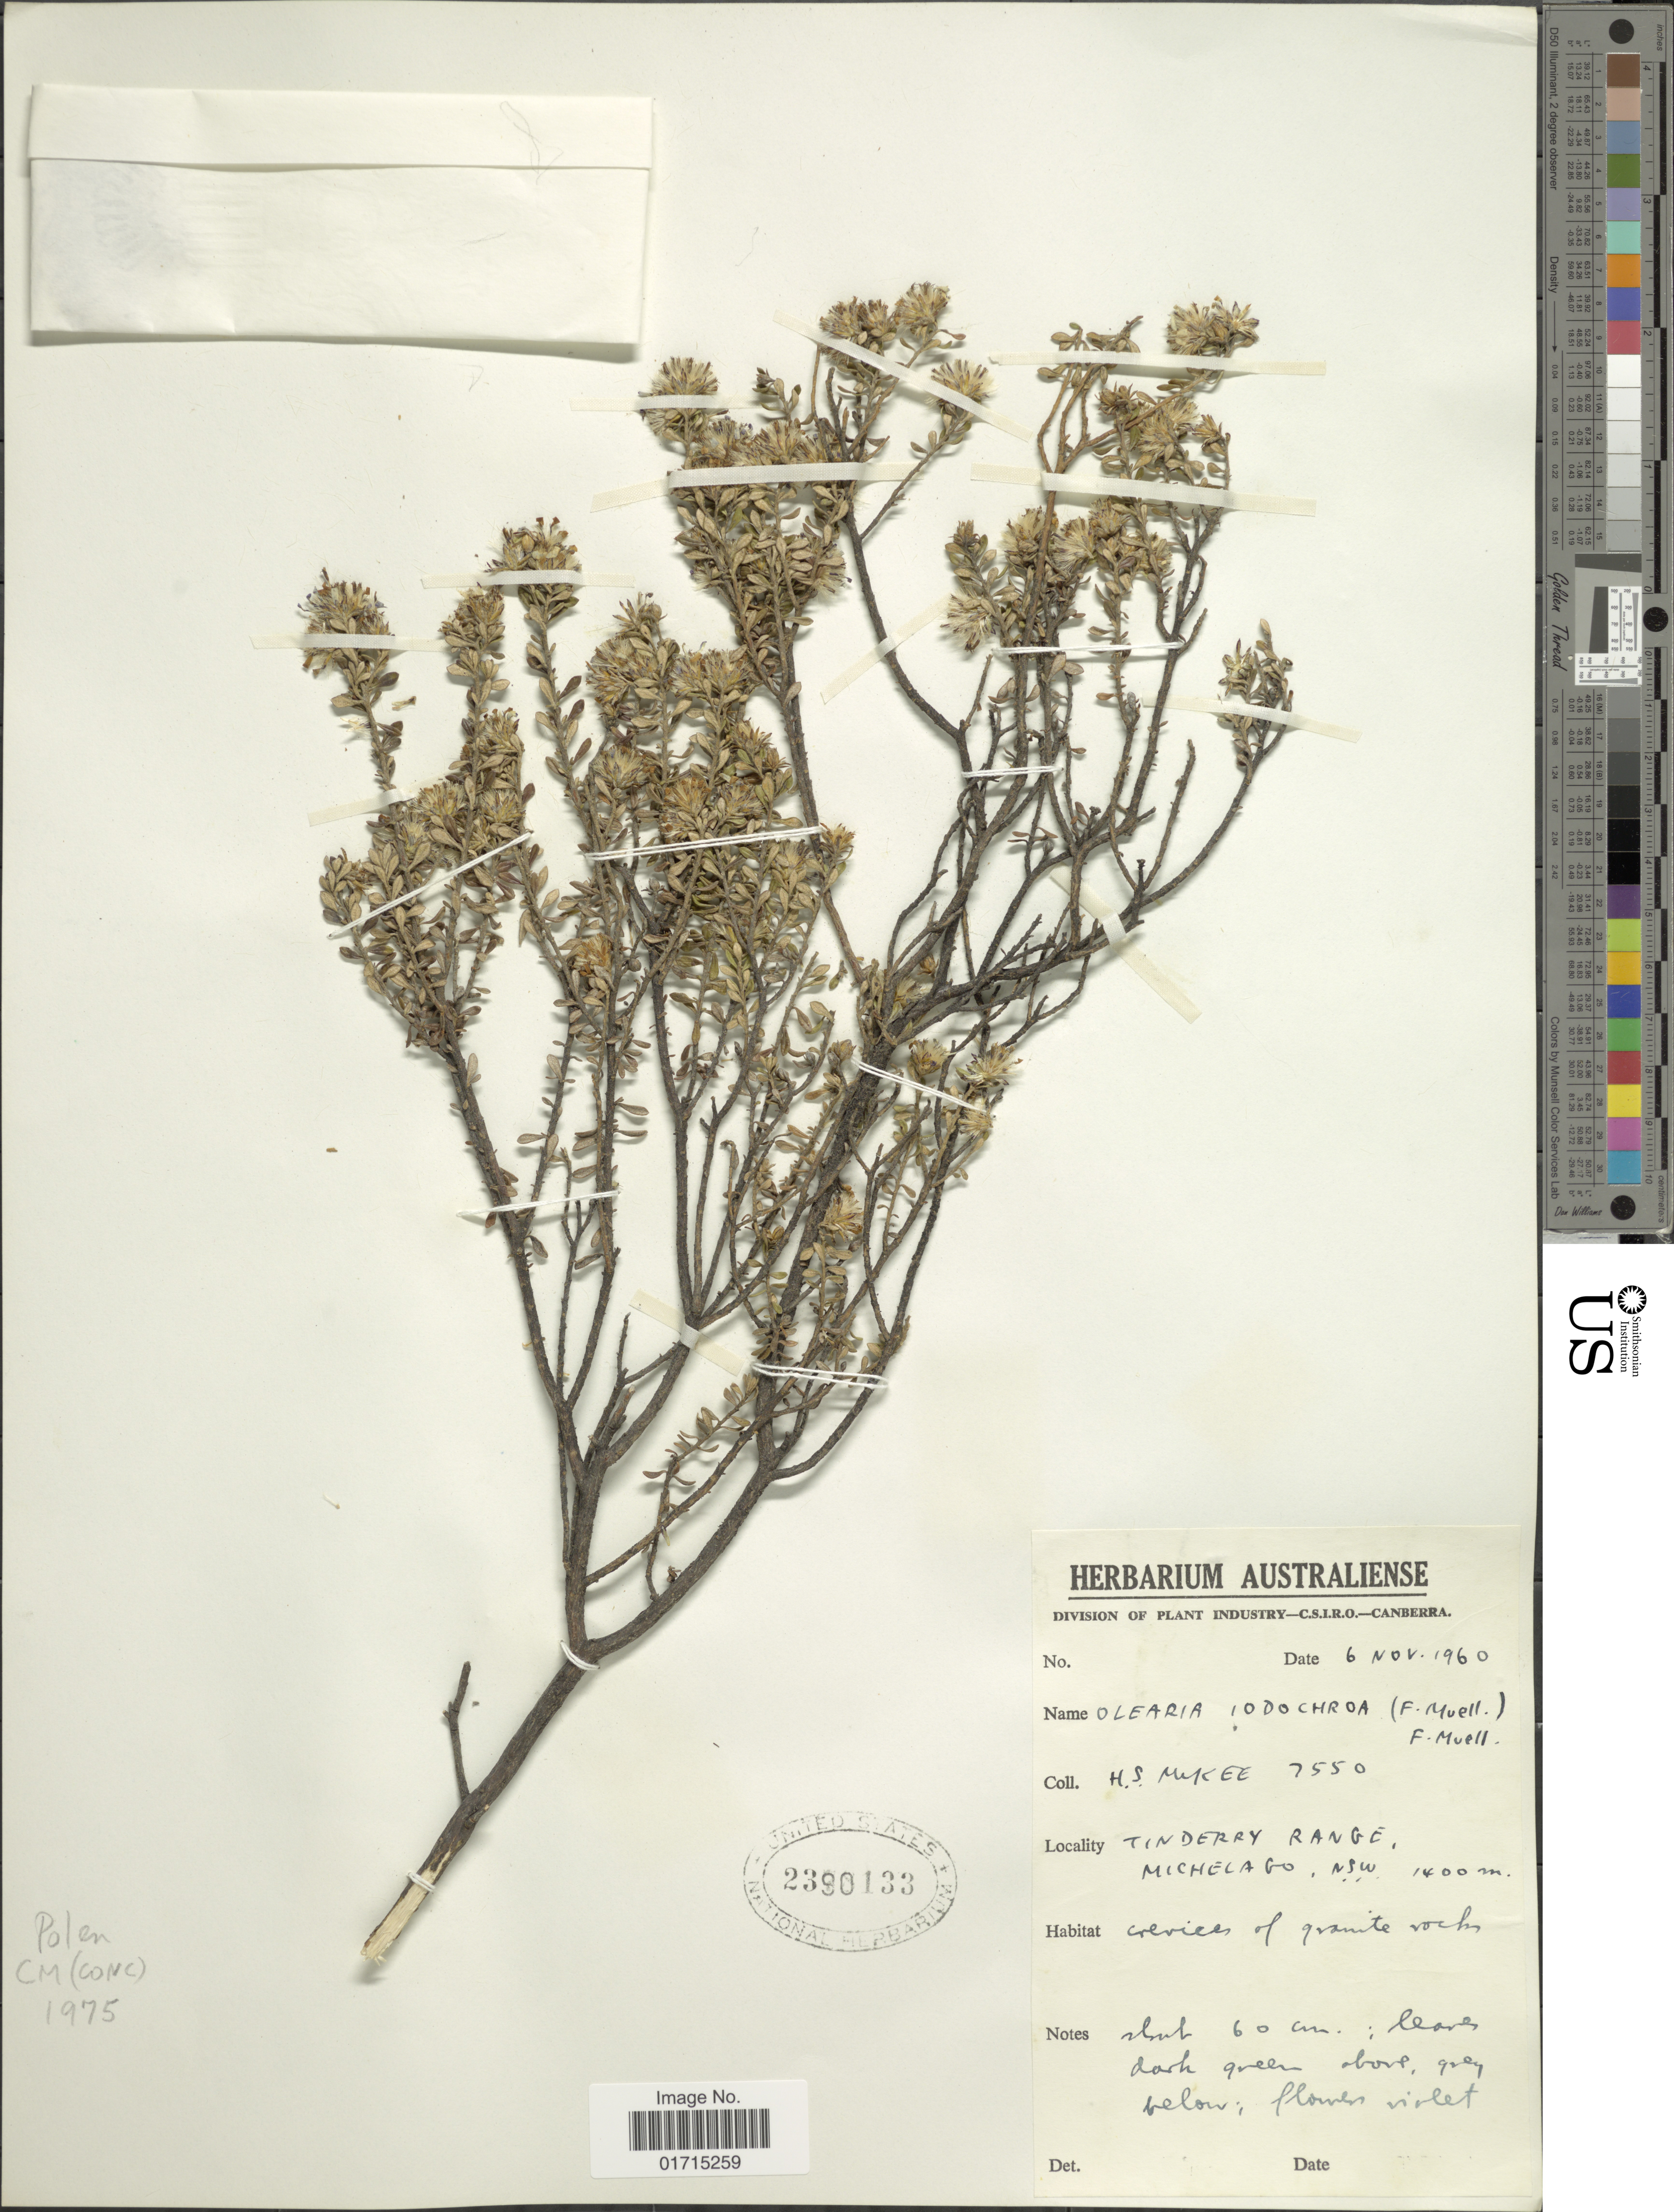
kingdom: Plantae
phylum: Tracheophyta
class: Magnoliopsida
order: Asterales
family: Asteraceae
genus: Olearia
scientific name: Olearia iodochroa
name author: (F. Muell.) F. Muell. ex Benth.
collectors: H. S. McKee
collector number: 7550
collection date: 1960-11-06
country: Australia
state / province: New South Wales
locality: Tinderry Range. Michelago,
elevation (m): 1400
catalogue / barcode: US 2390133